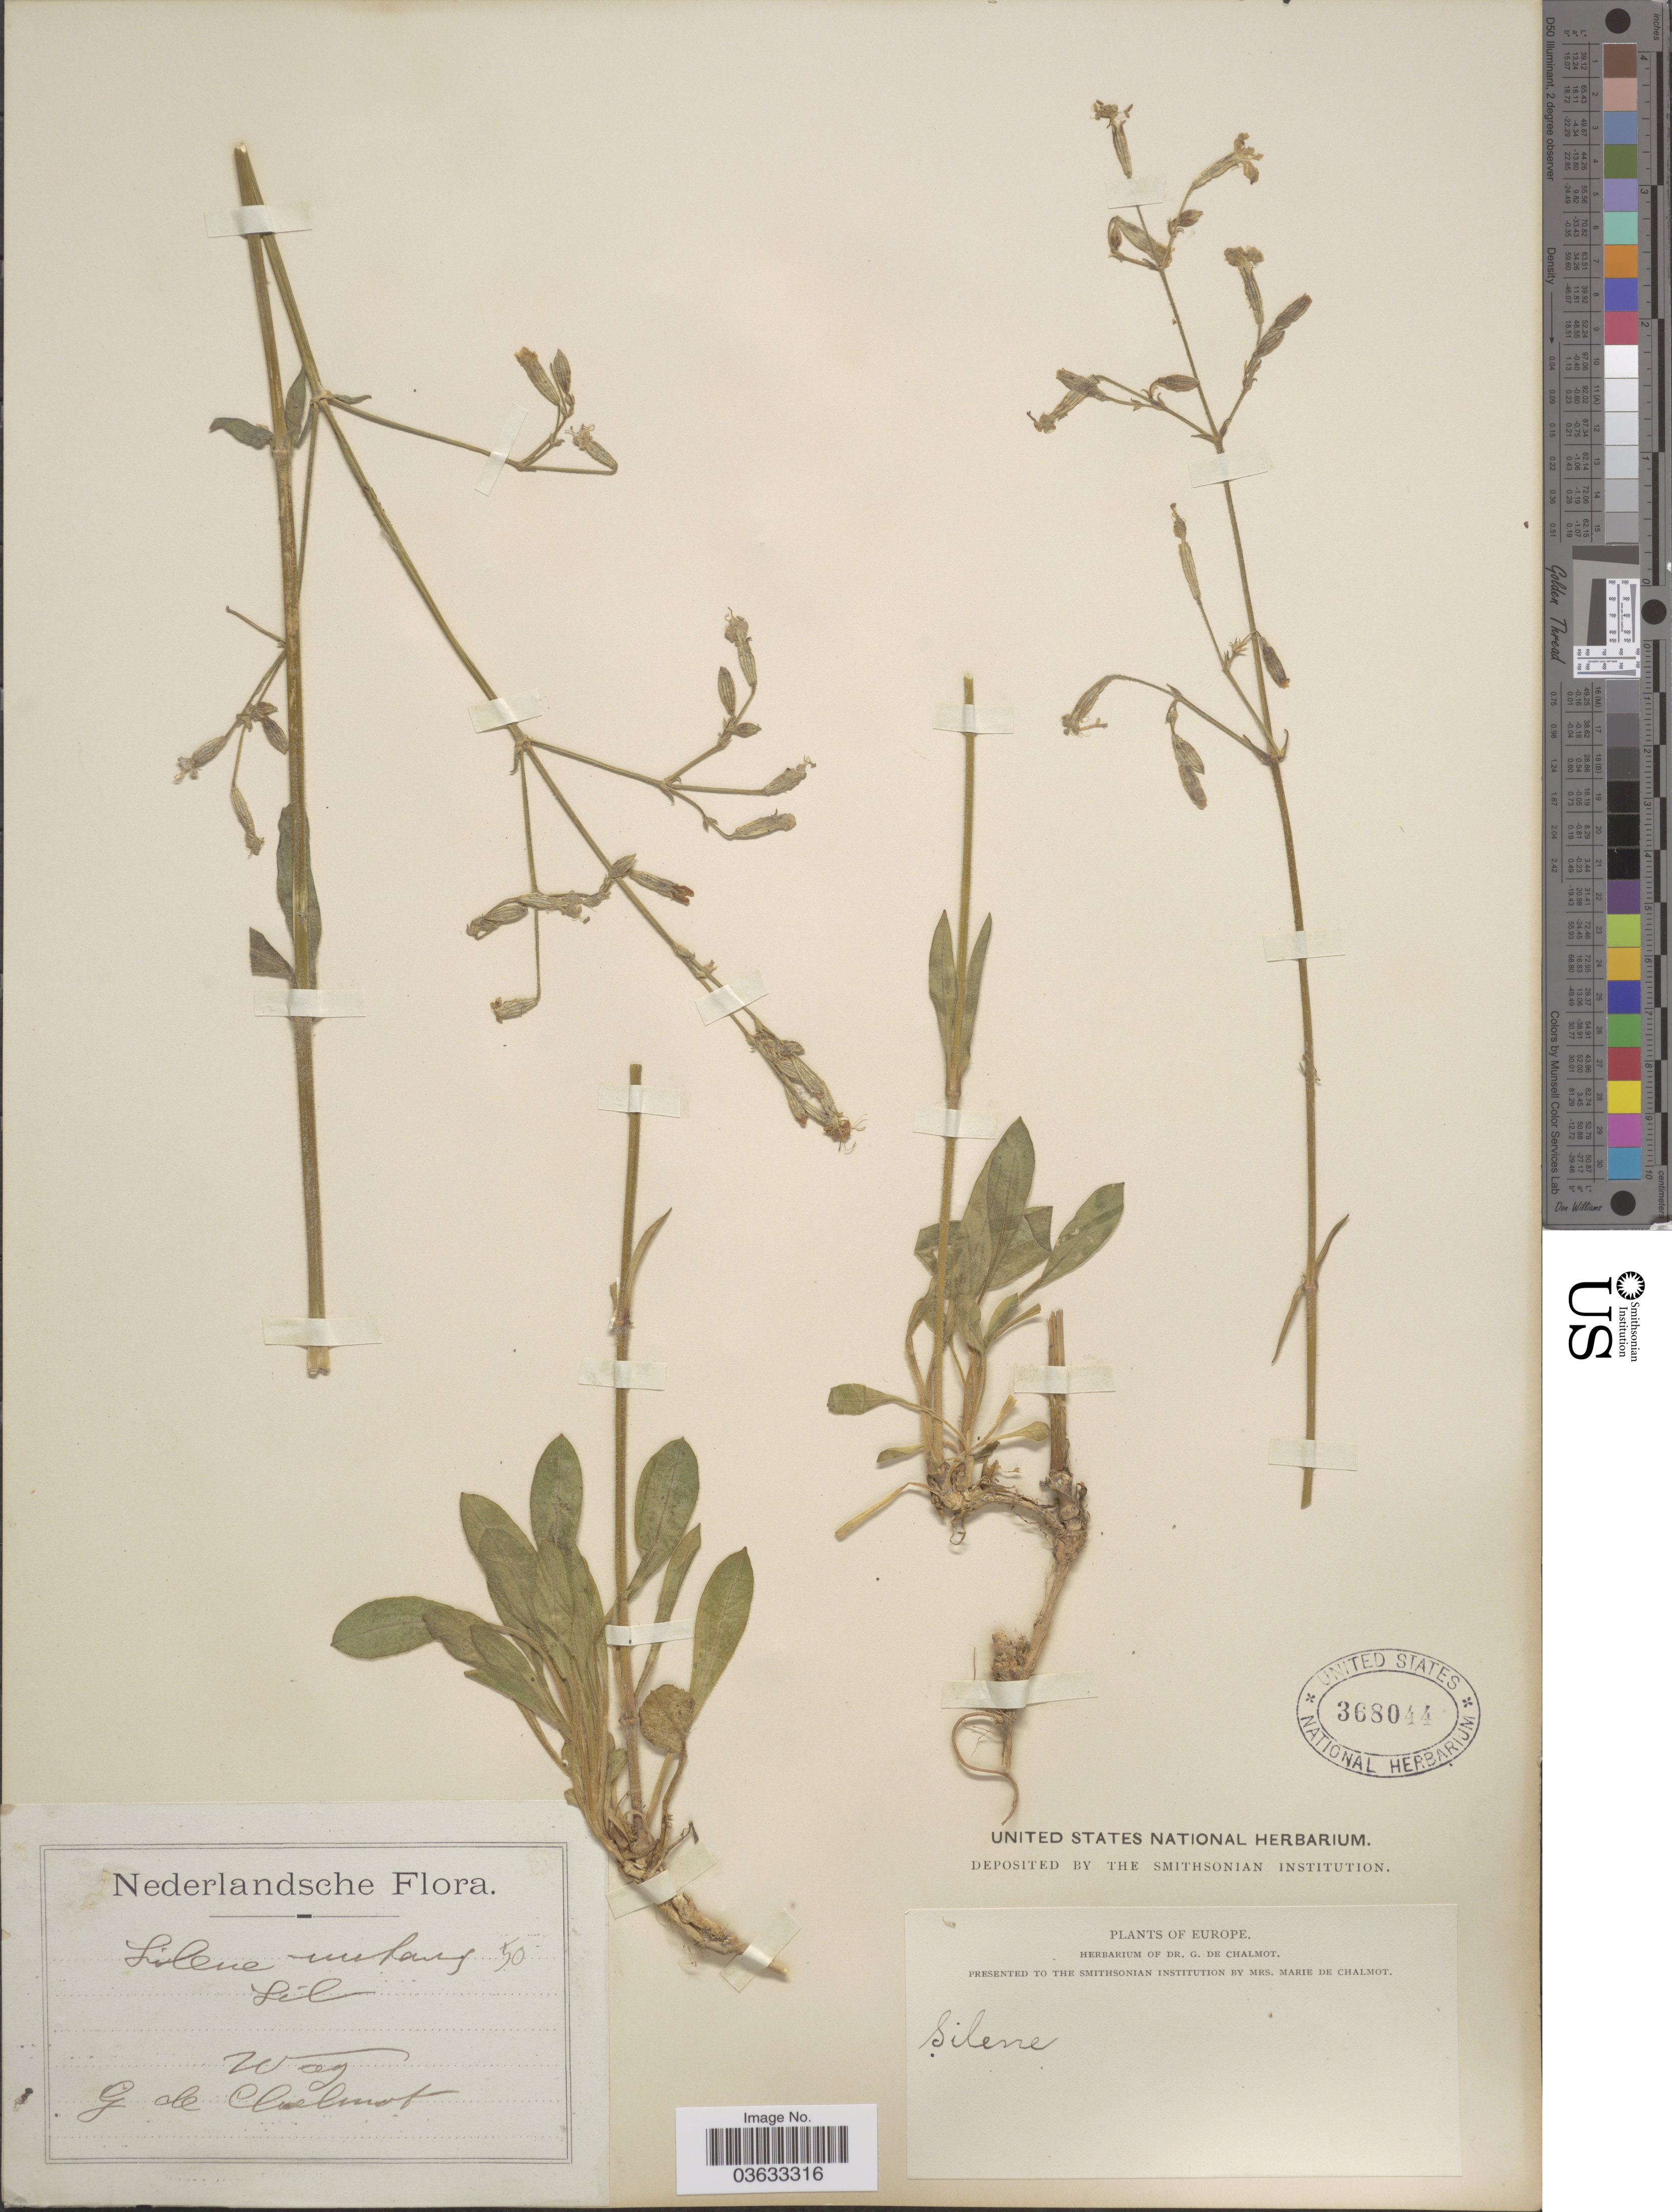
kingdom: Plantae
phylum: Tracheophyta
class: Magnoliopsida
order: Caryophyllales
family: Caryophyllaceae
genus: Silene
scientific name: Silene nutans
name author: L.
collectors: G. de Chalmot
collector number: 50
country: Netherlands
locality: Wag.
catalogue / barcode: US 368044